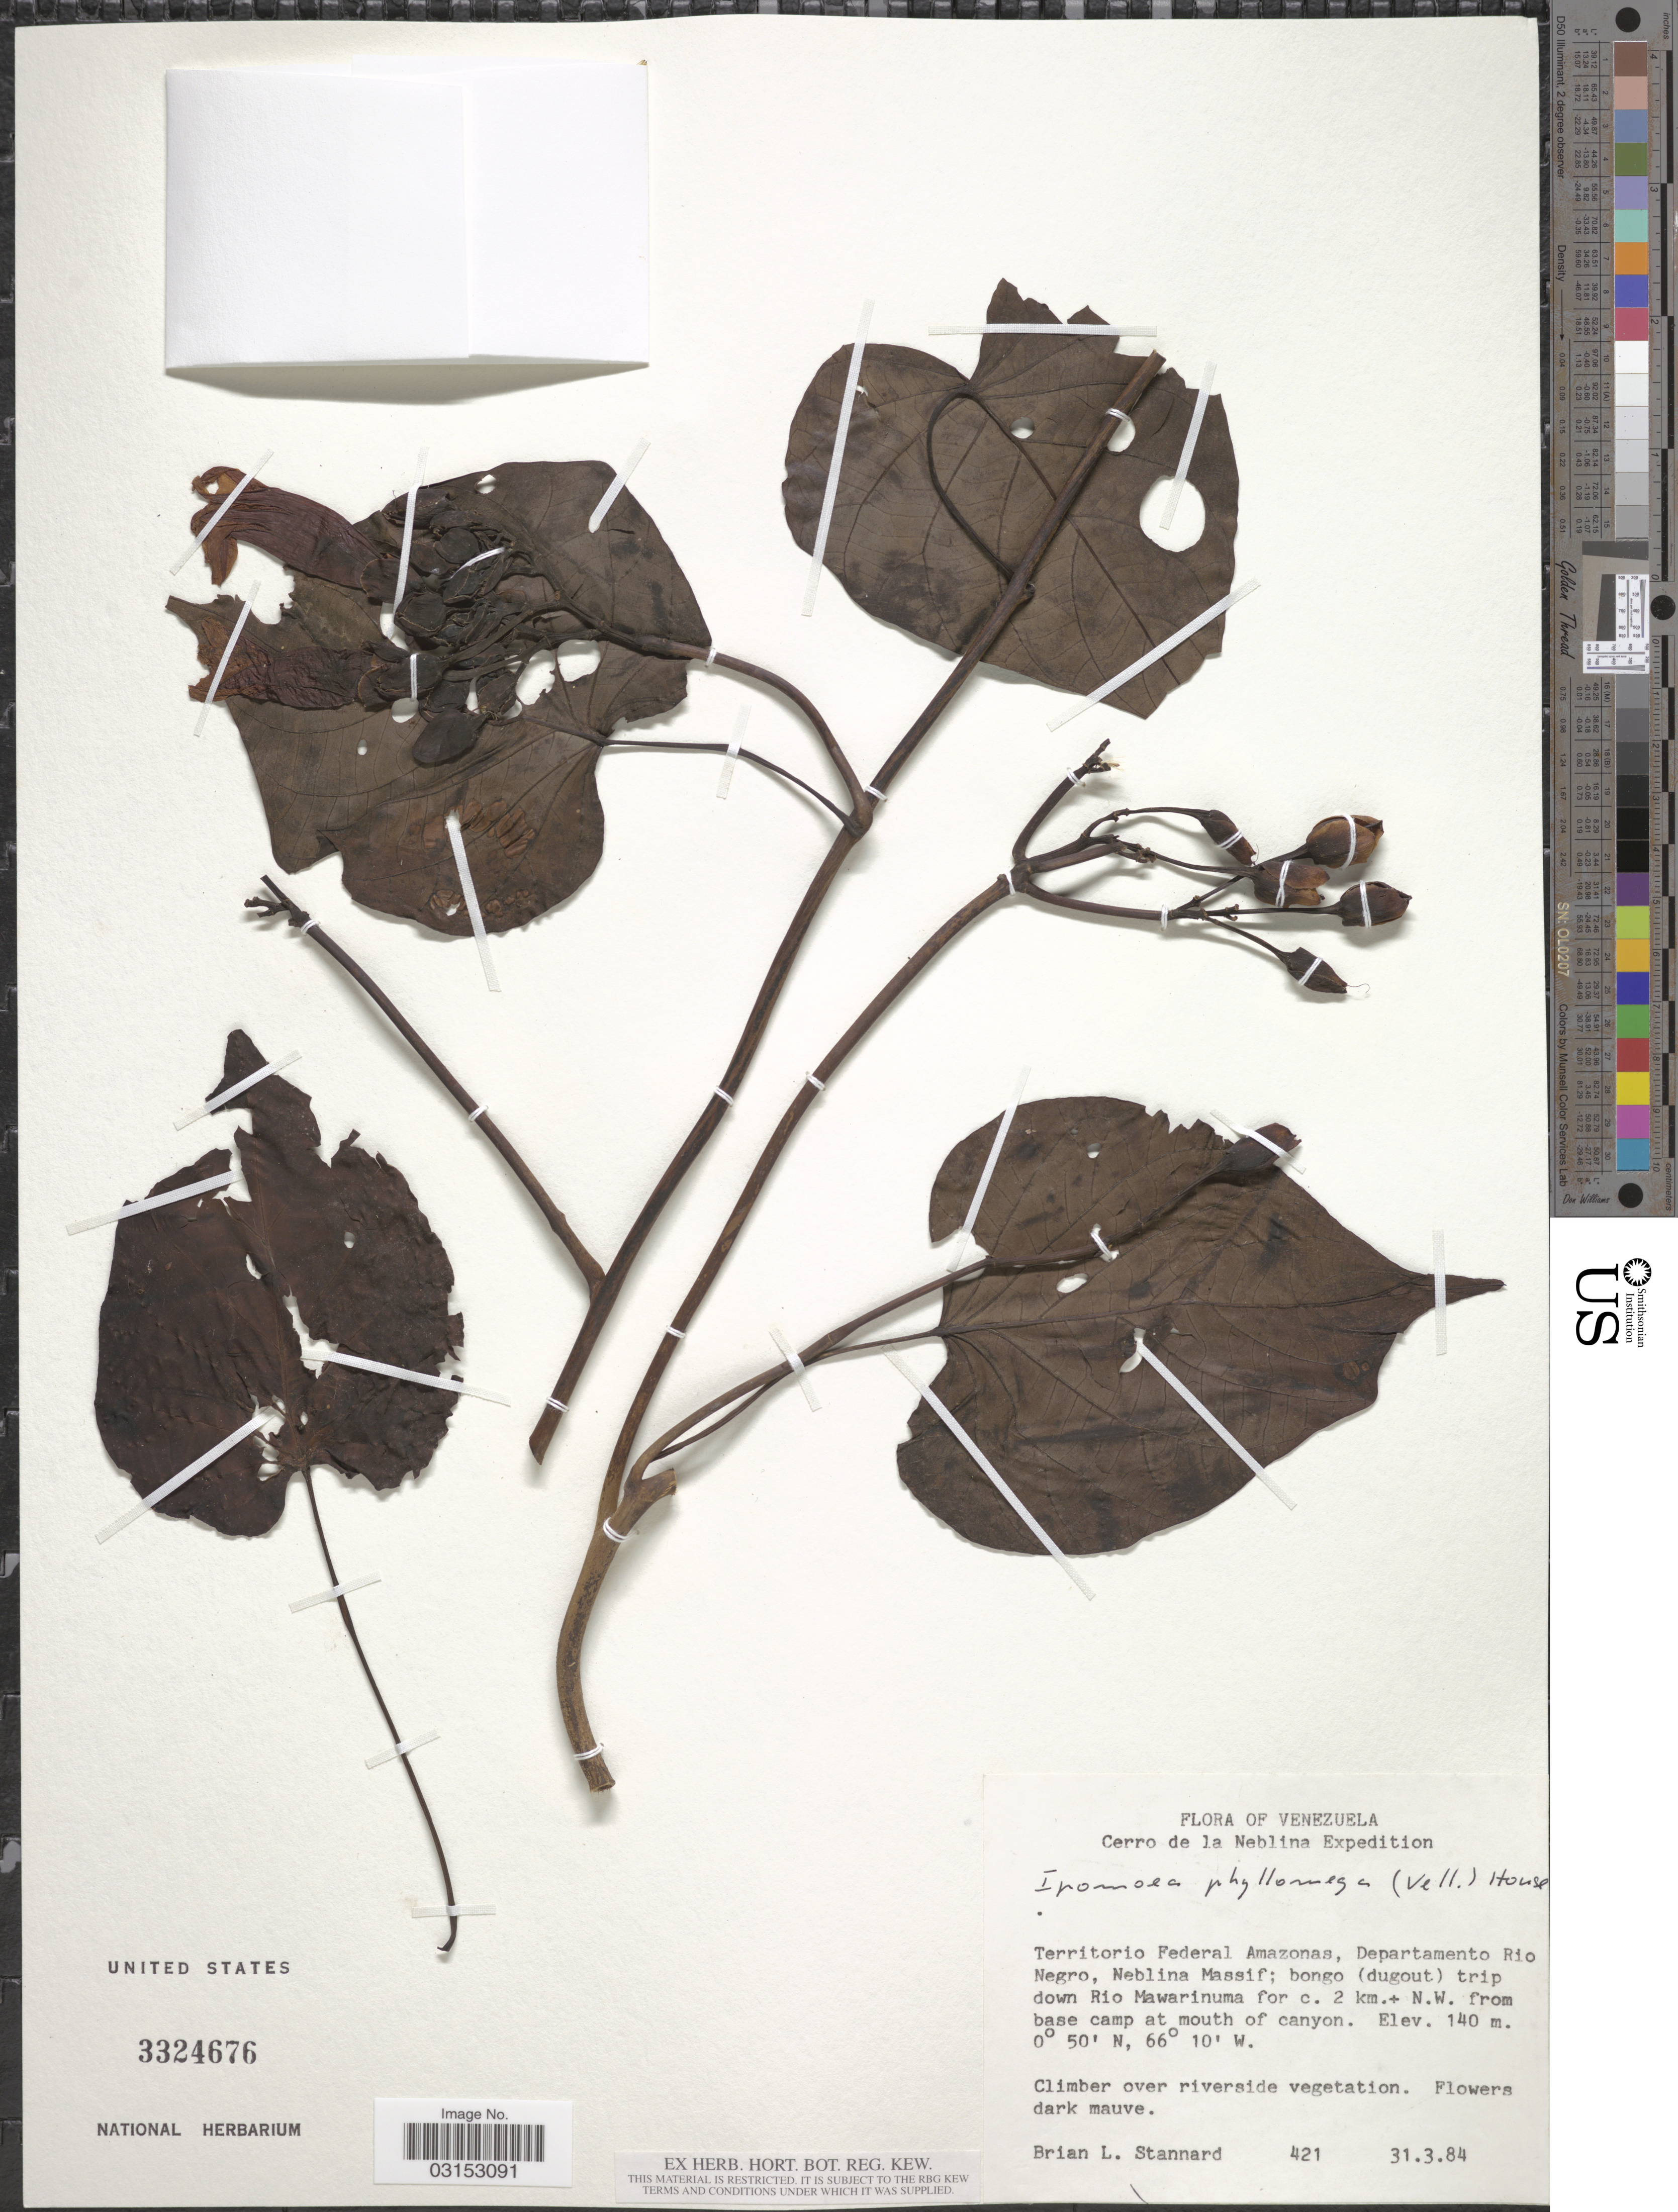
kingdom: Plantae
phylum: Tracheophyta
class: Magnoliopsida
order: Solanales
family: Convolvulaceae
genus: Ipomoea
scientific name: Ipomoea pterodes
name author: Choisy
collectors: B. L. Stannard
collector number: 421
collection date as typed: Transcribed d/m/y: 31/3/84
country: Venezuela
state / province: Amazonas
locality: Cerro de la Neblina. Territorio Federal Amazonas, Departamento Rio Negro, Neblina Massif; bongo (dugout) trip down Rio Mawarinuma for c. 2 km. + N.W. from base camp at mouth of canyon.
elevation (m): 140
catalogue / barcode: US 3324676